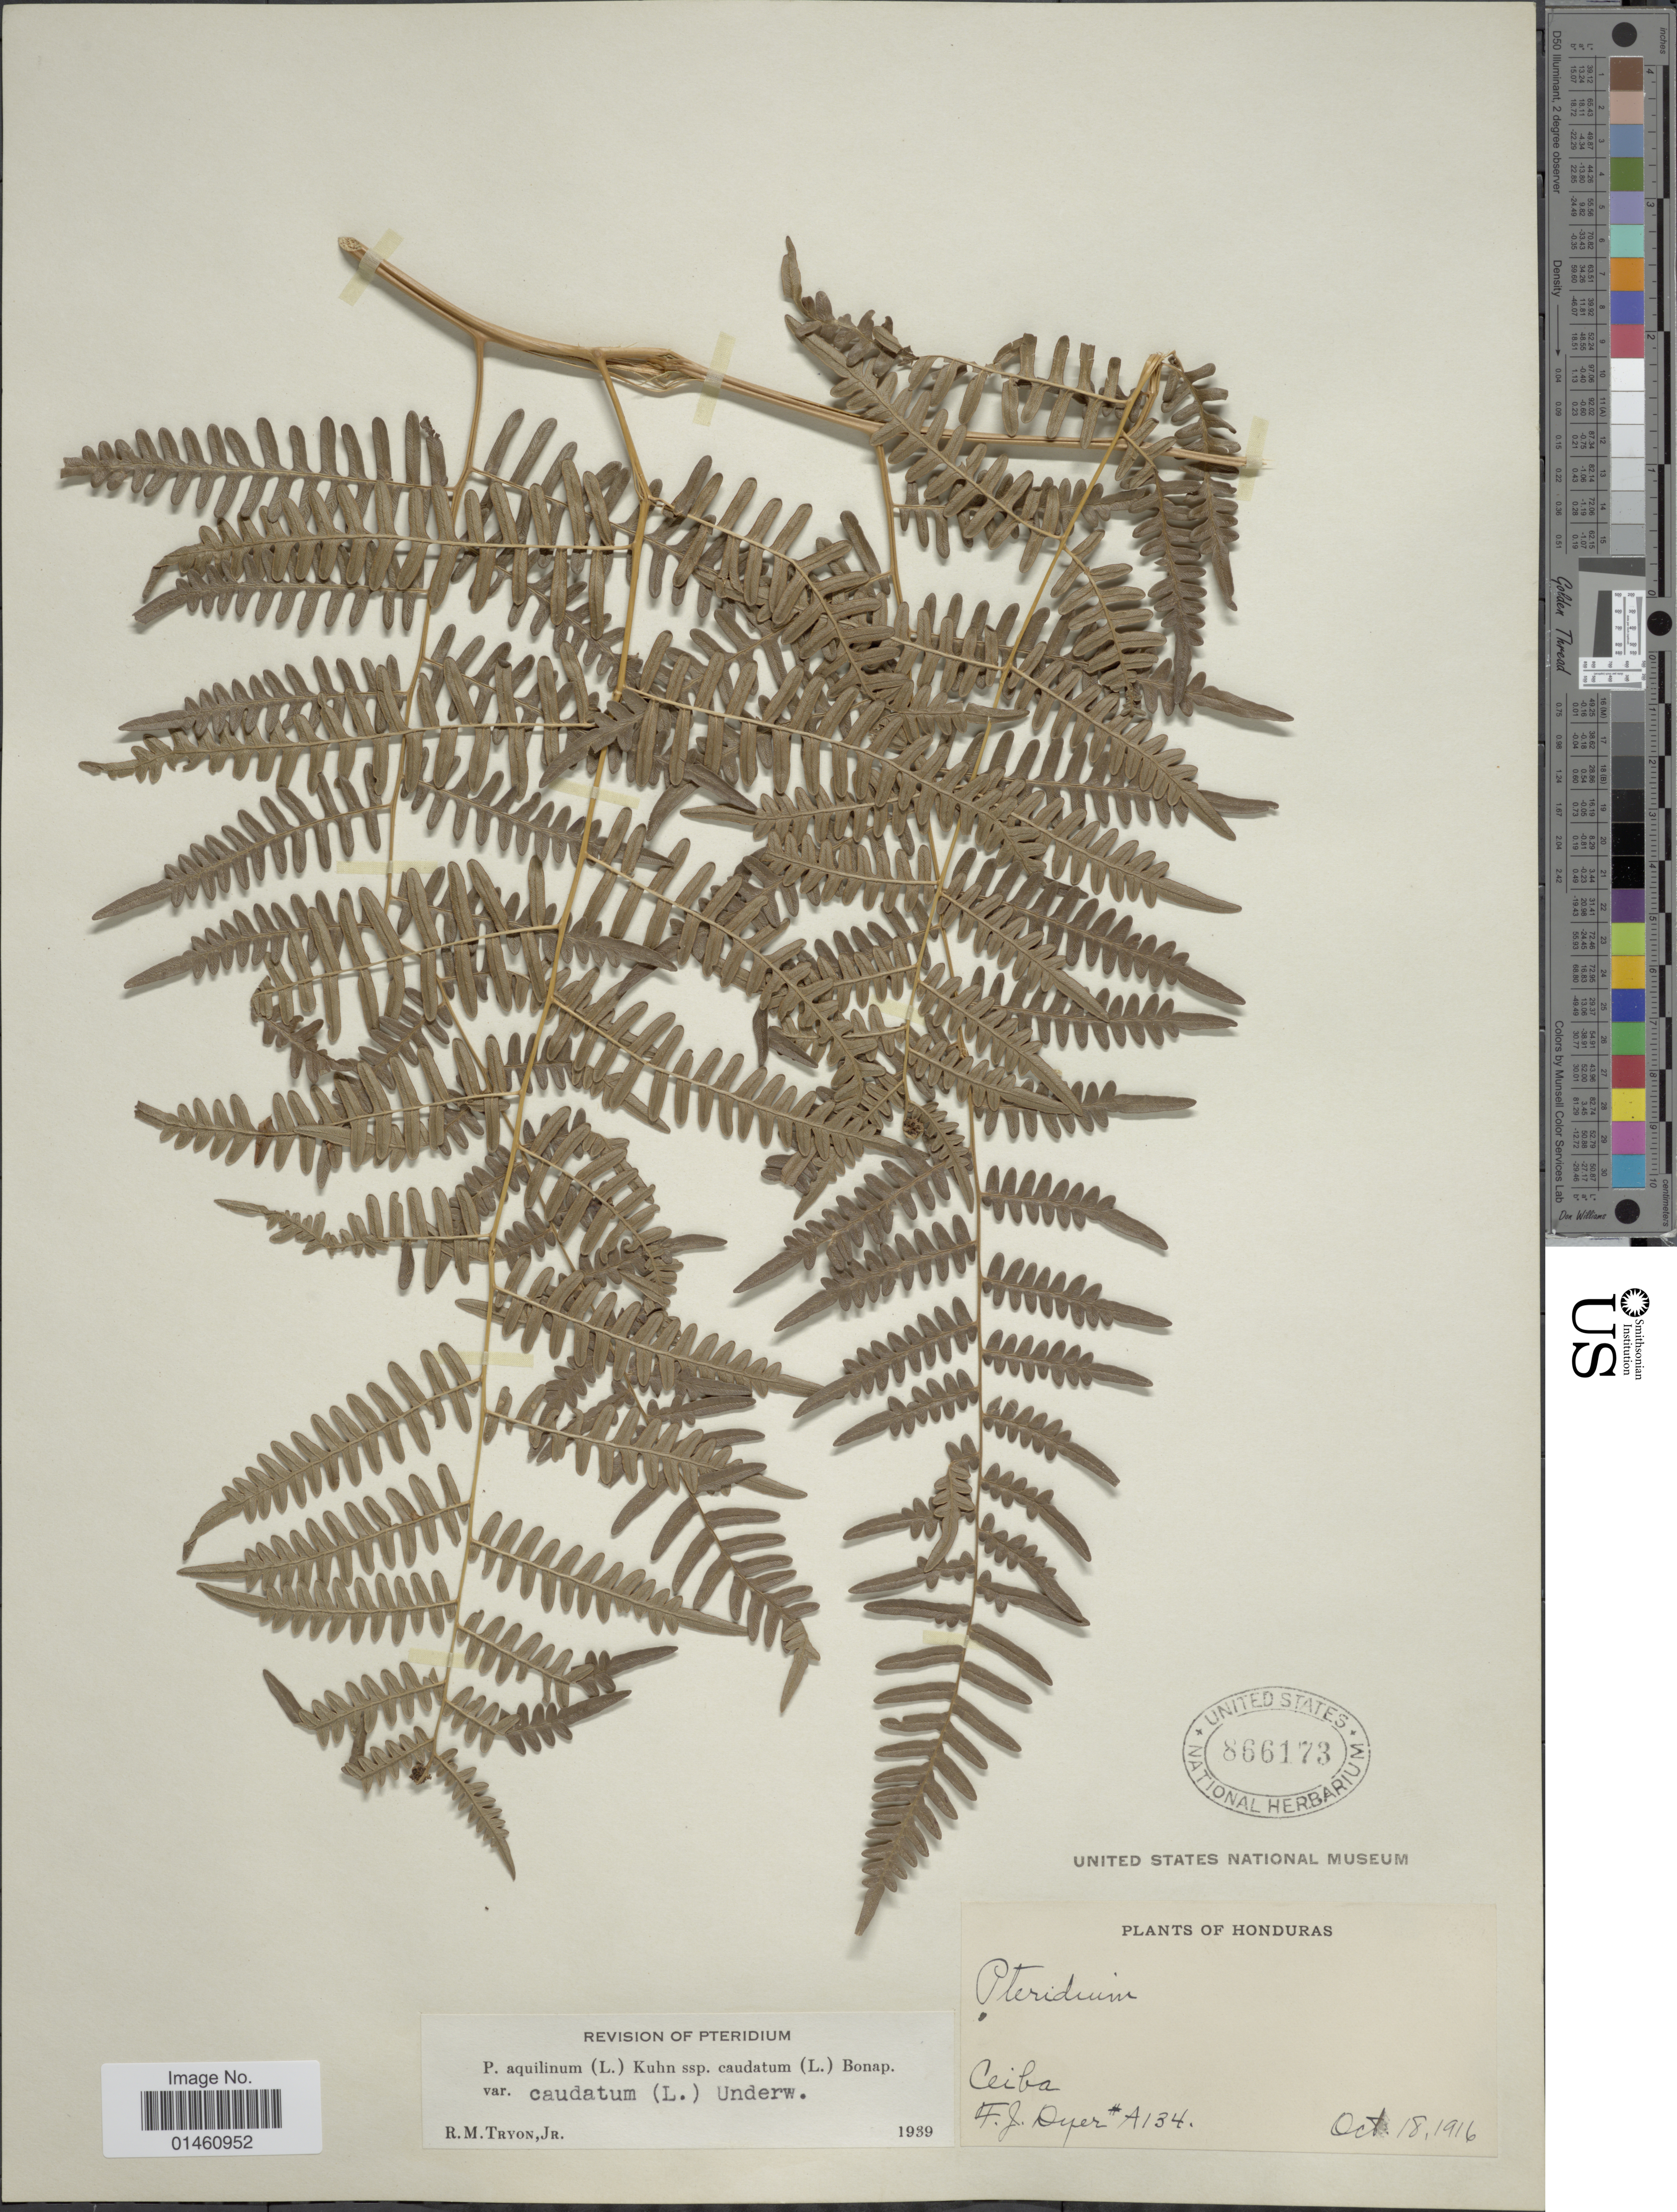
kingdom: Plantae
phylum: Tracheophyta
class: Polypodiopsida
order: Polypodiales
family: Dennstaedtiaceae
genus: Pteridium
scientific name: Pteridium caudatum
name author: (L.) Maxon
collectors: F. J. Dyer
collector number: A134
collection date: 1916-10-18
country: Honduras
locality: Ceiba.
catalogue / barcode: US 866173